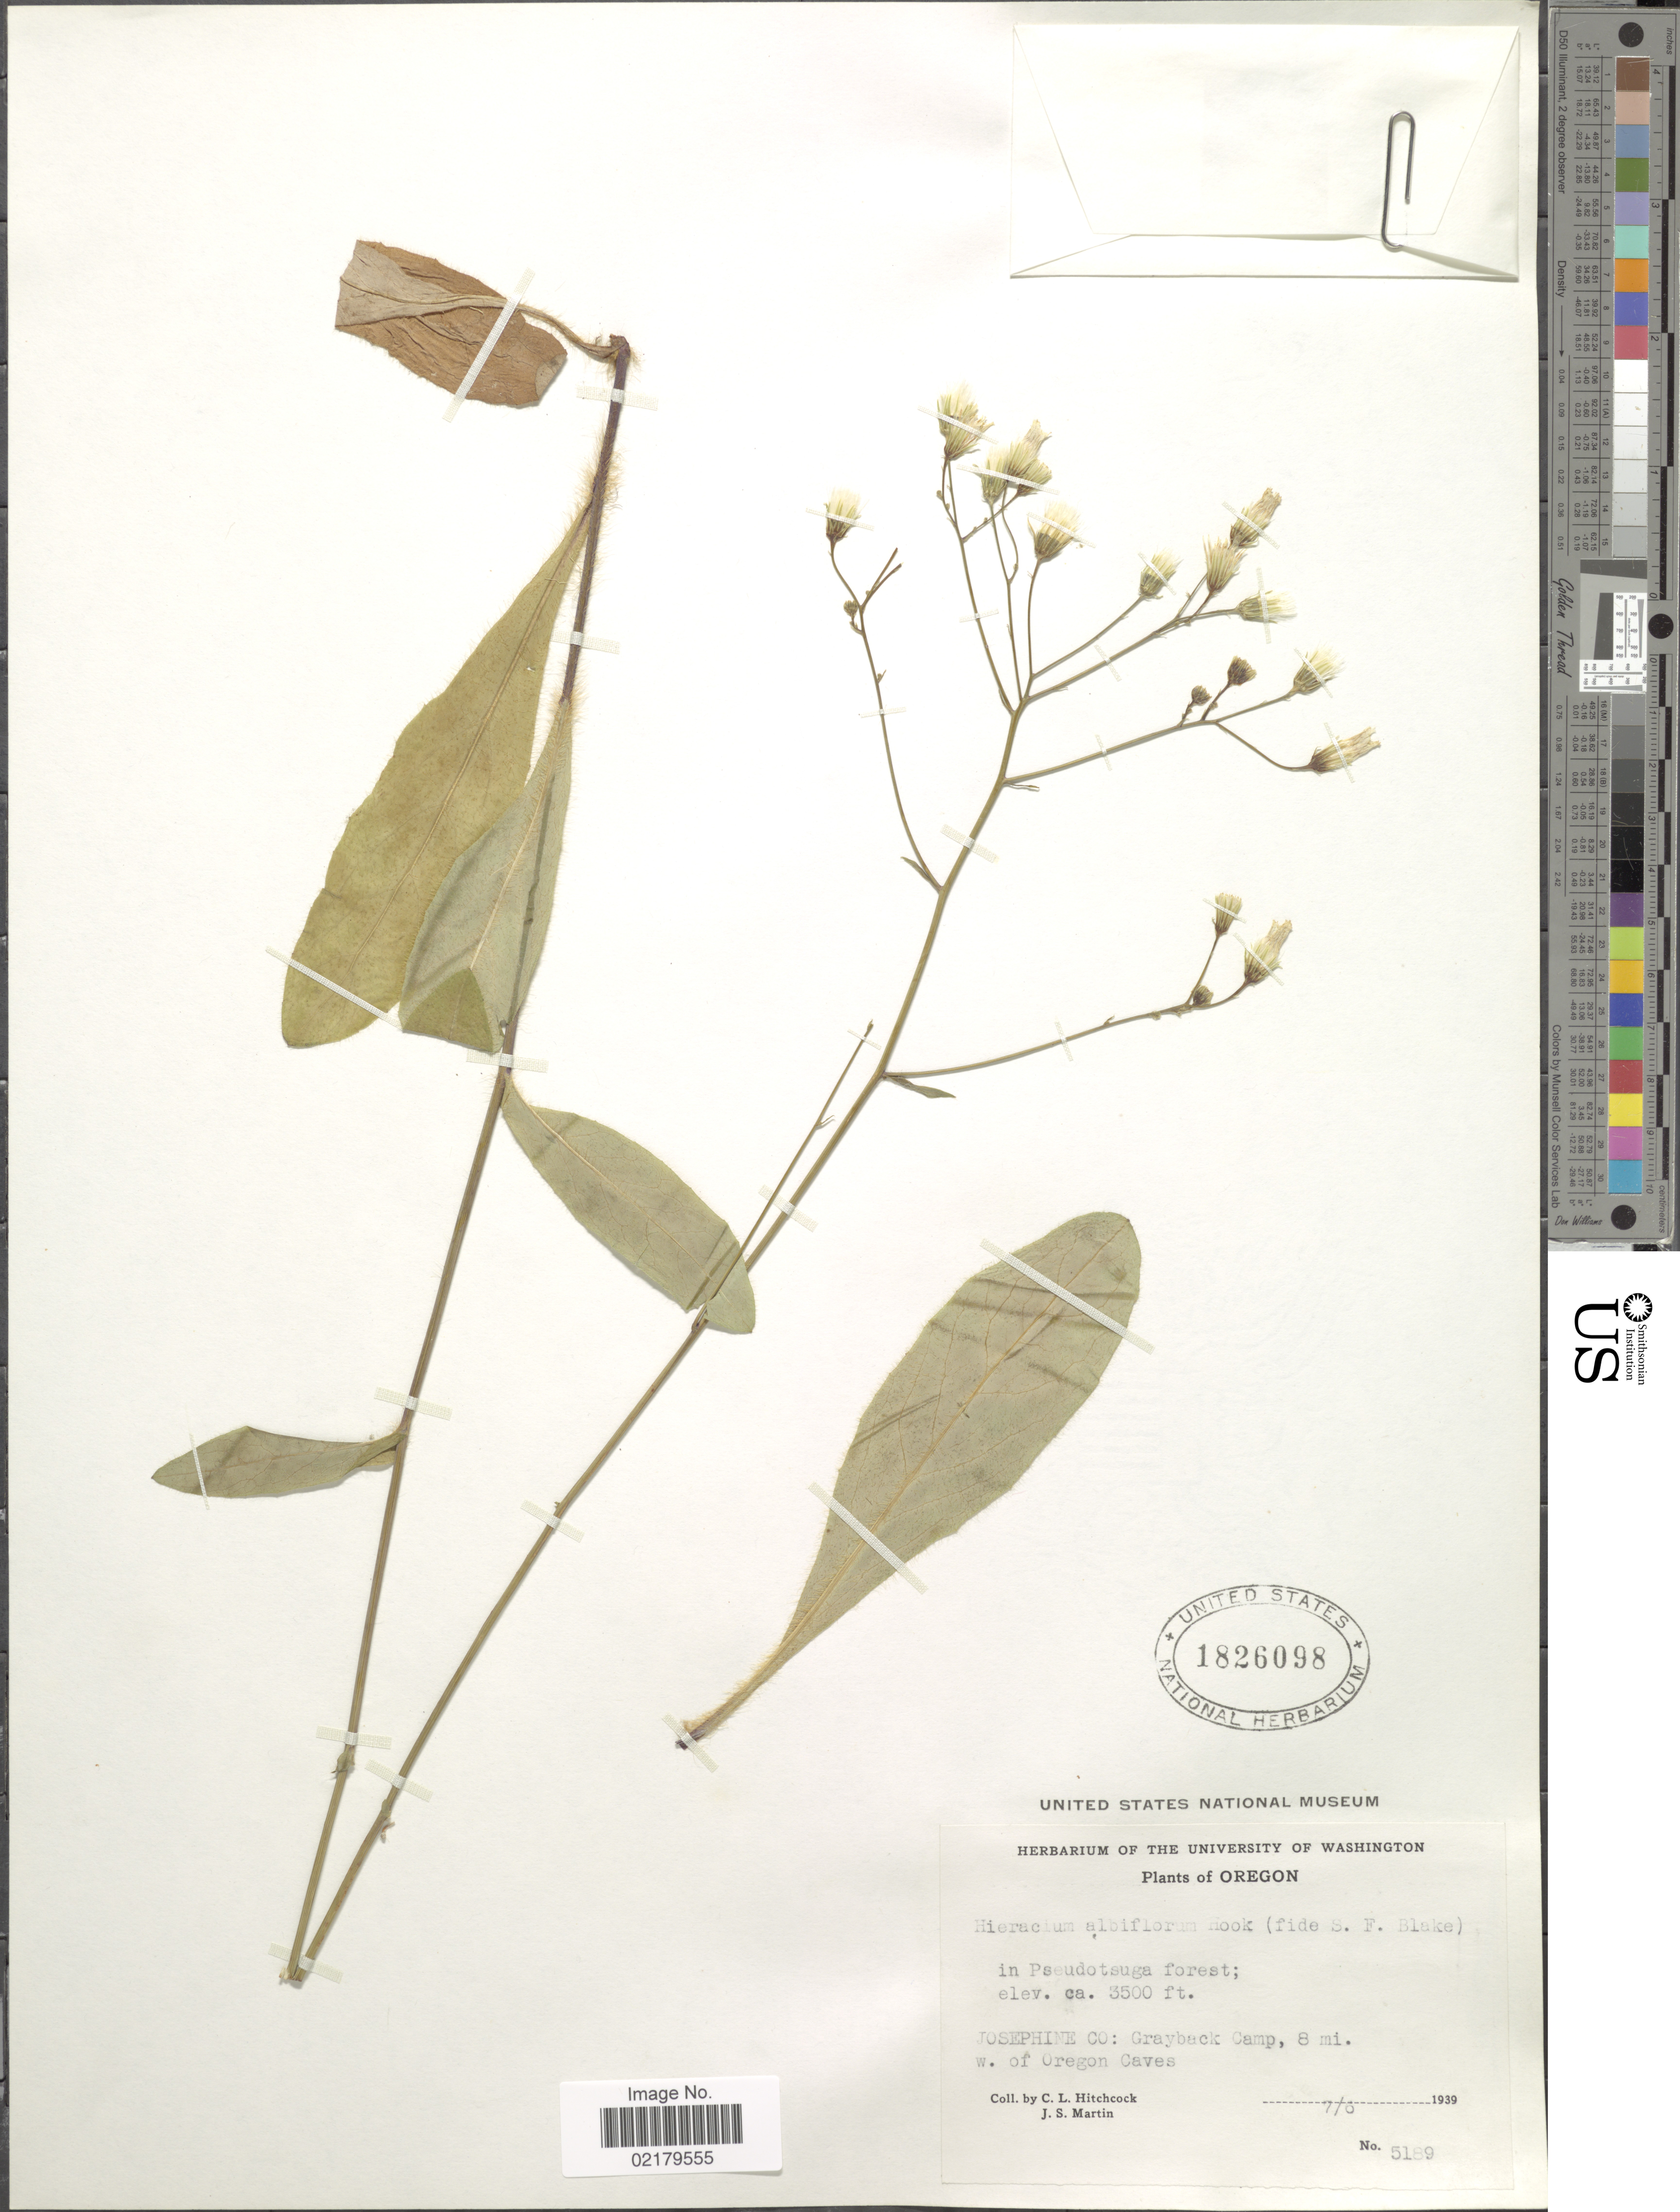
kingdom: Plantae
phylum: Tracheophyta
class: Magnoliopsida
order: Asterales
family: Asteraceae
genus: Hieracium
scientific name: Hieracium albiflorum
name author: Hook.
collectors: C. L. Hitchcock & J. S. Martin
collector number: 5189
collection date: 1939-07-06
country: United States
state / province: Oregon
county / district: Josephine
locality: In Pseudotsuga forest, Josephine Co: Grayback Camp, 8 mi. w. of Oregon Caves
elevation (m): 1067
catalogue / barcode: US 1826098